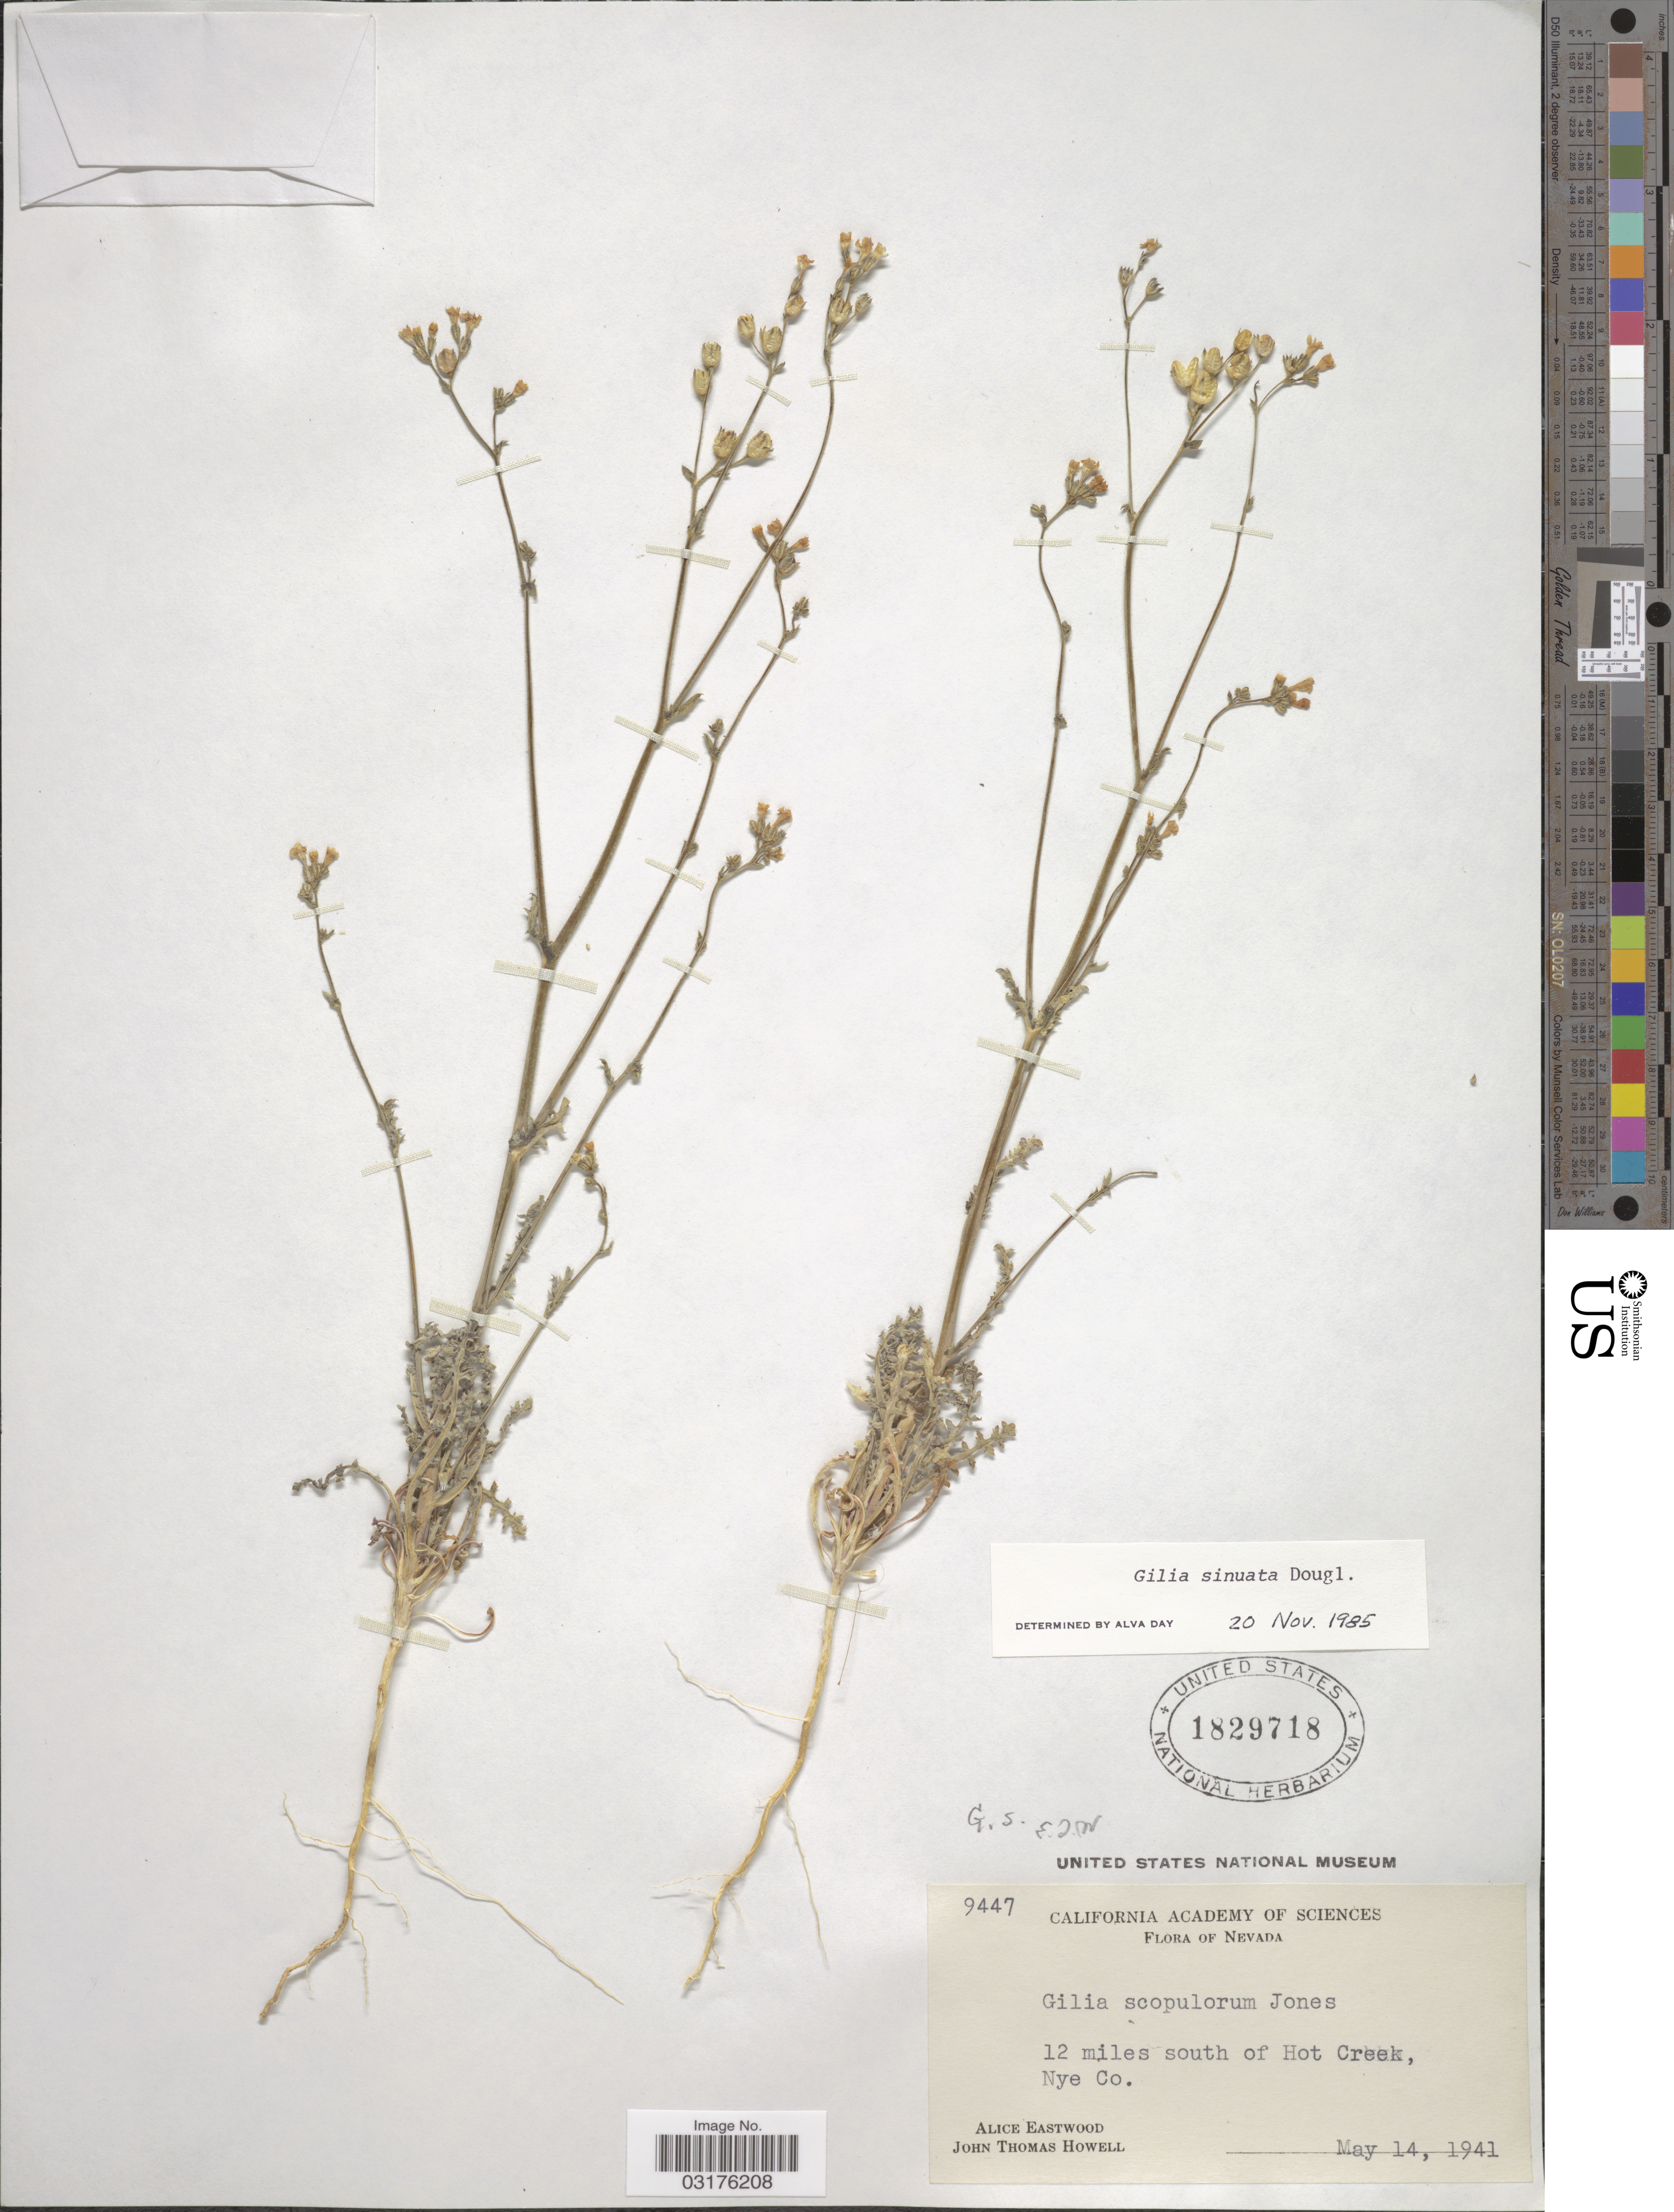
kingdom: Plantae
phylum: Tracheophyta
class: Magnoliopsida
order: Ericales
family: Polemoniaceae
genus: Gilia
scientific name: Gilia sinuata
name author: Douglas ex Benth.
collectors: A. Eastwood & J. T. Howell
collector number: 9447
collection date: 1941-05-14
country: United States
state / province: Nevada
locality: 12 miles south of Hot Creek, Nye Co.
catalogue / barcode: US 1829718